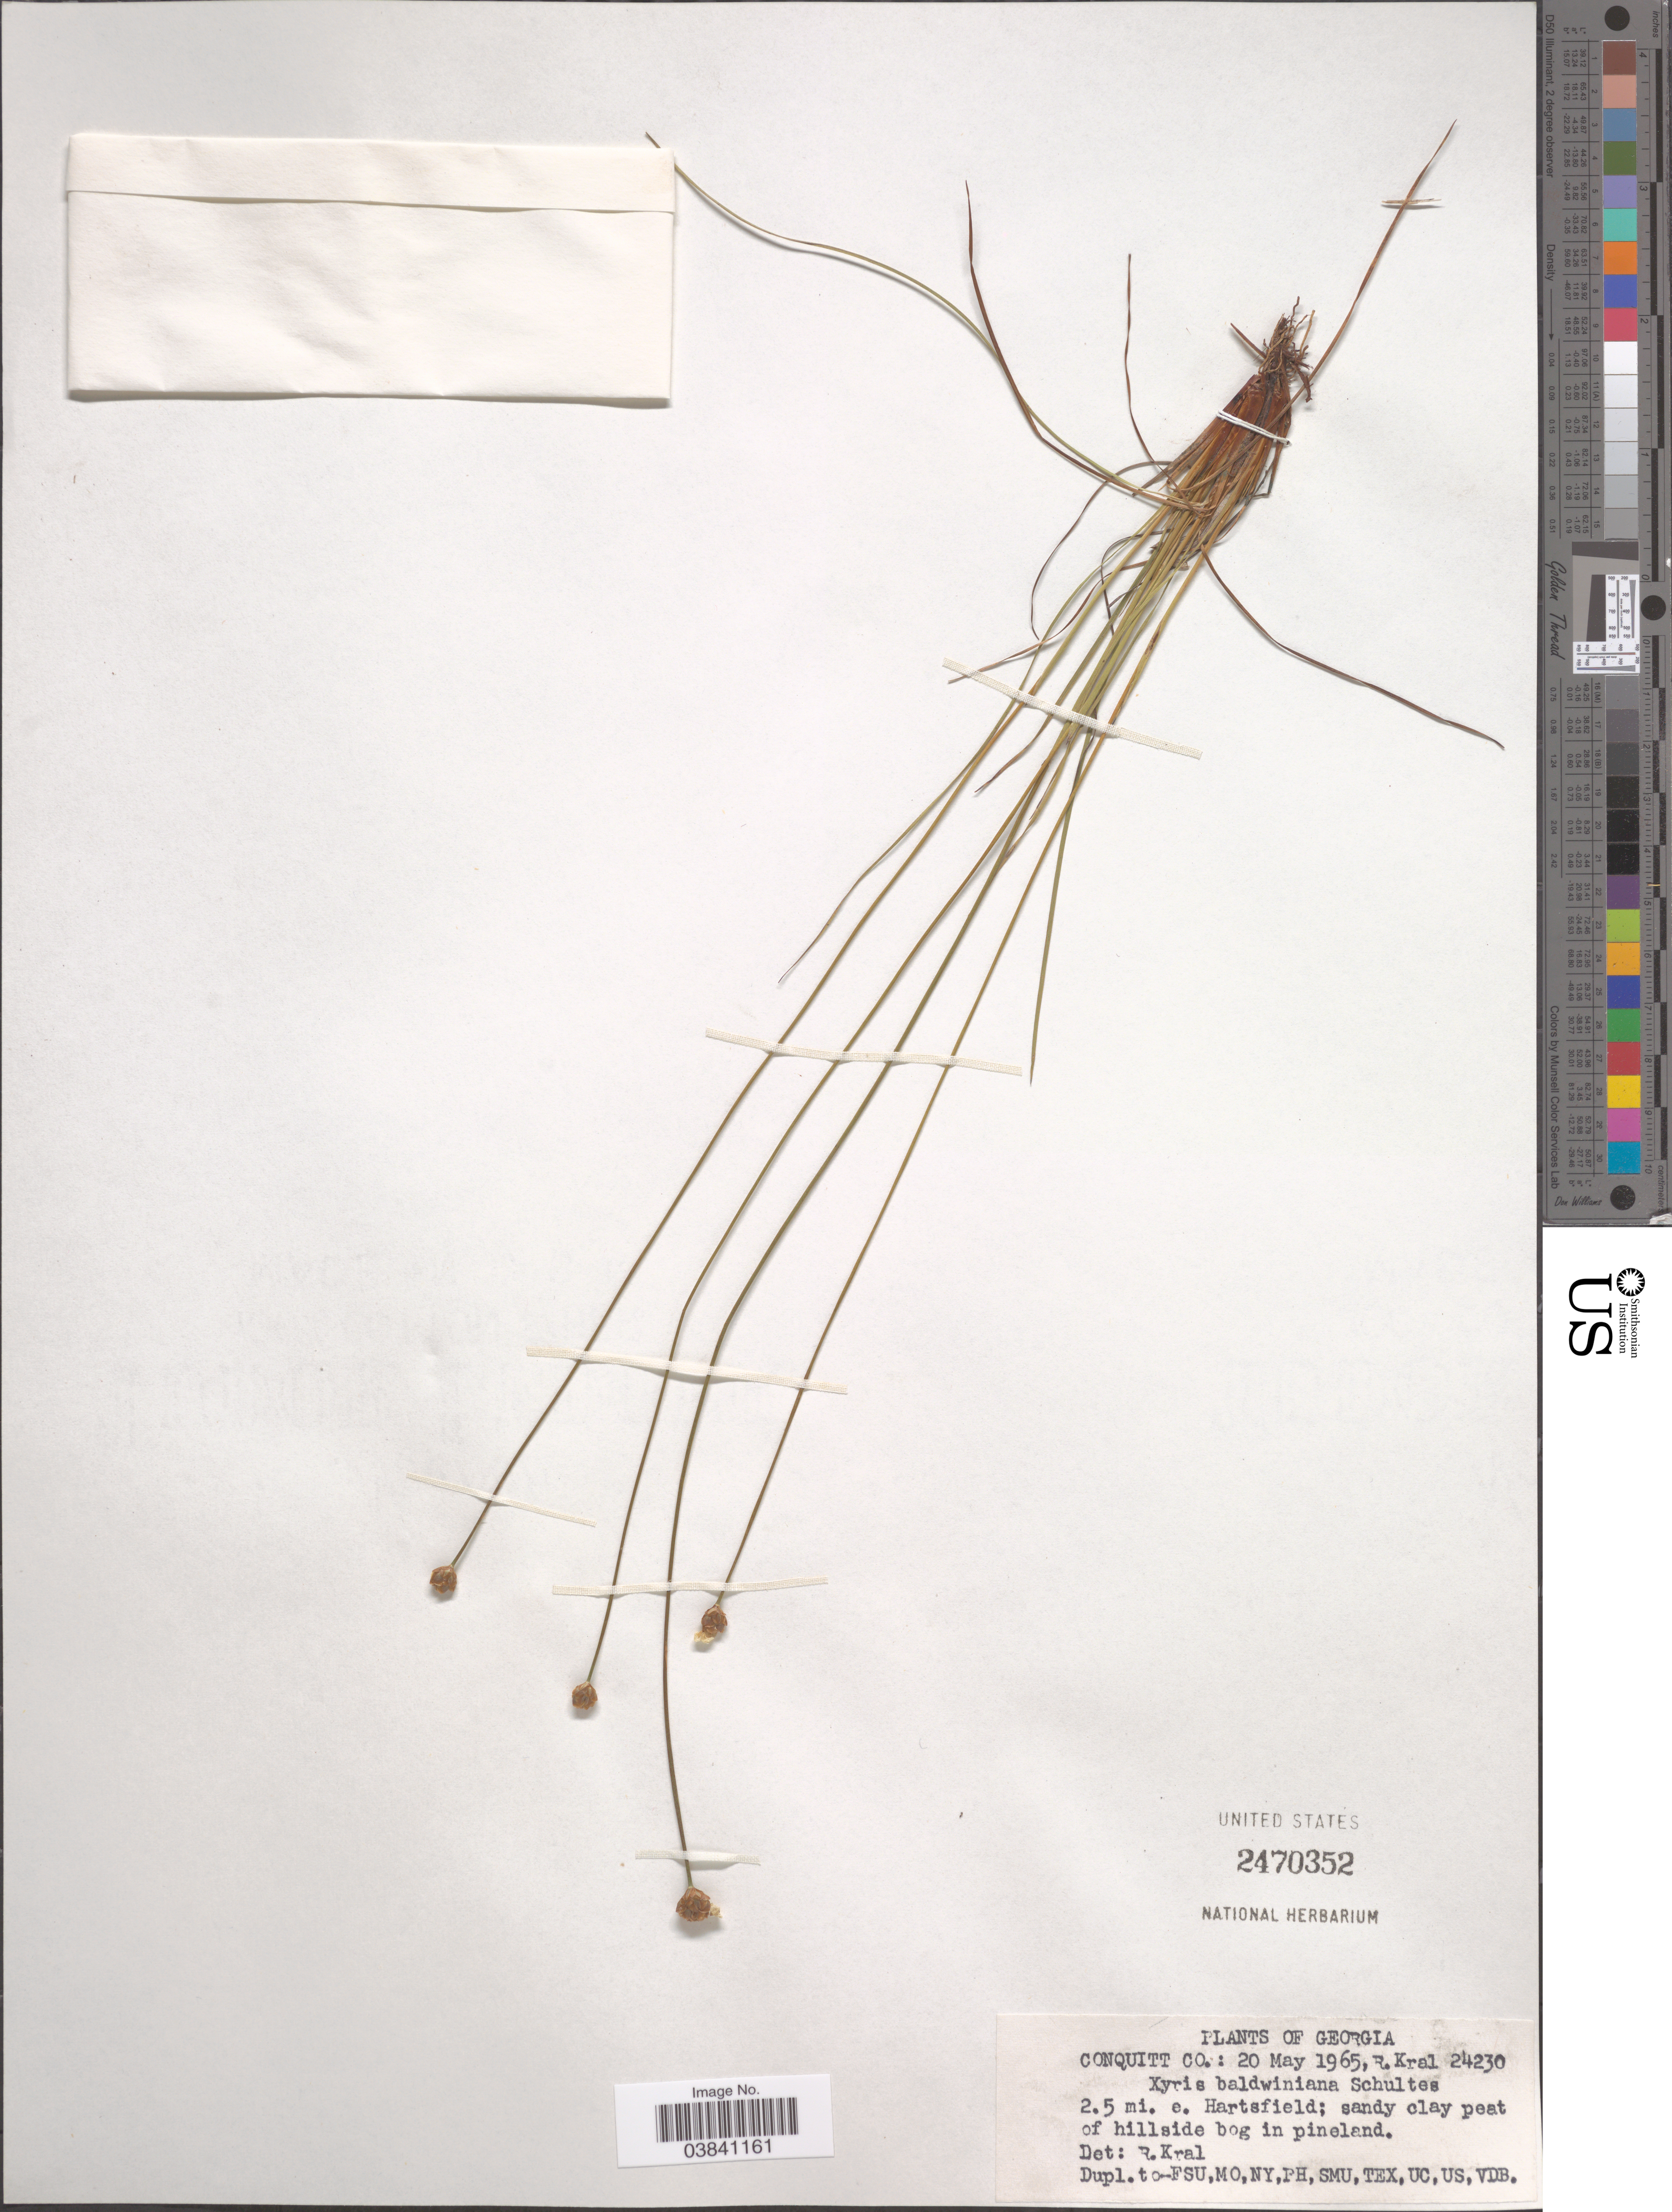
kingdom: Plantae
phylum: Tracheophyta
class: Liliopsida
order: Poales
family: Xyridaceae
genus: Xyris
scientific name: Xyris baldwiniana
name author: Schult.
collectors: R. Kral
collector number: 24230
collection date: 1965-05-20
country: United States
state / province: Georgia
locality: Conquitt Co.: 2.5 mi. e. Hartsfield; sandy clay peat of hillside bog in pineland.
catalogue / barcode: US 2470352